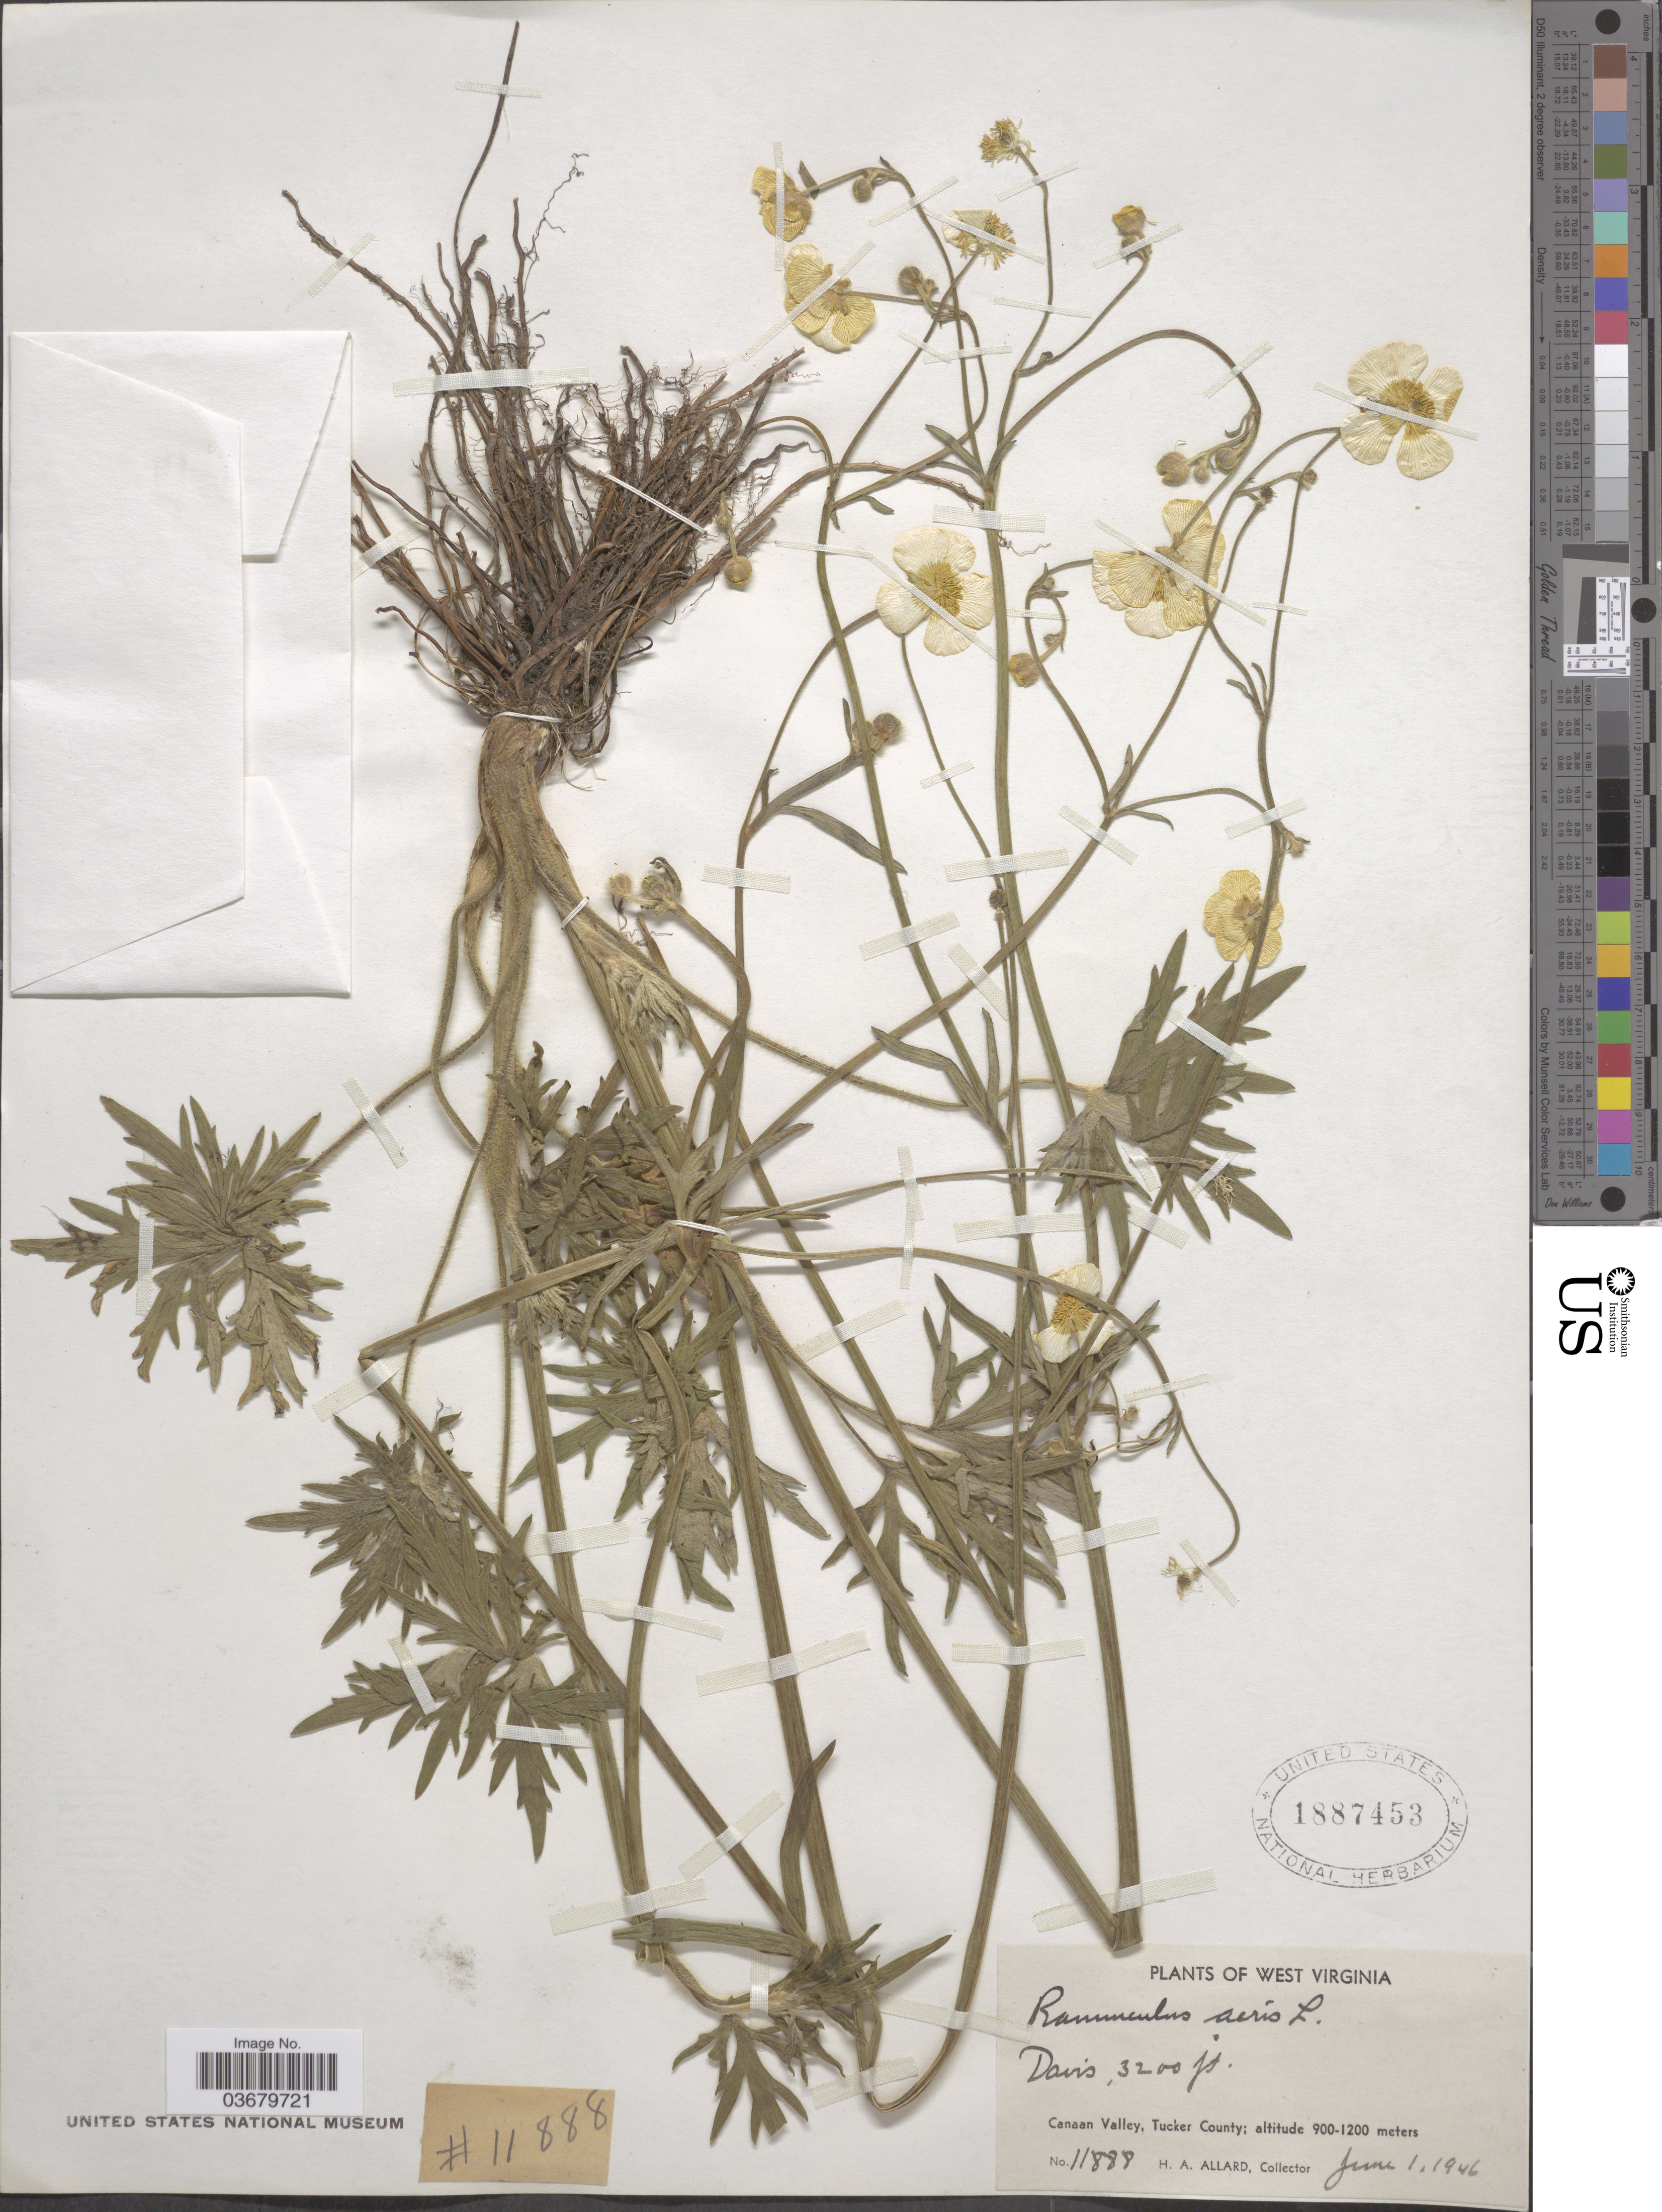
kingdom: Plantae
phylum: Tracheophyta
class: Magnoliopsida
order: Ranunculales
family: Ranunculaceae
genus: Ranunculus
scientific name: Ranunculus acris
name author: L.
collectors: H. A. Allard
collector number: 11888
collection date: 1946-06-01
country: United States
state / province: West Virginia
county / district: Tucker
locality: Davis. Canaan Valley, Tucker County.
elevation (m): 975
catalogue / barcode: US 1887453